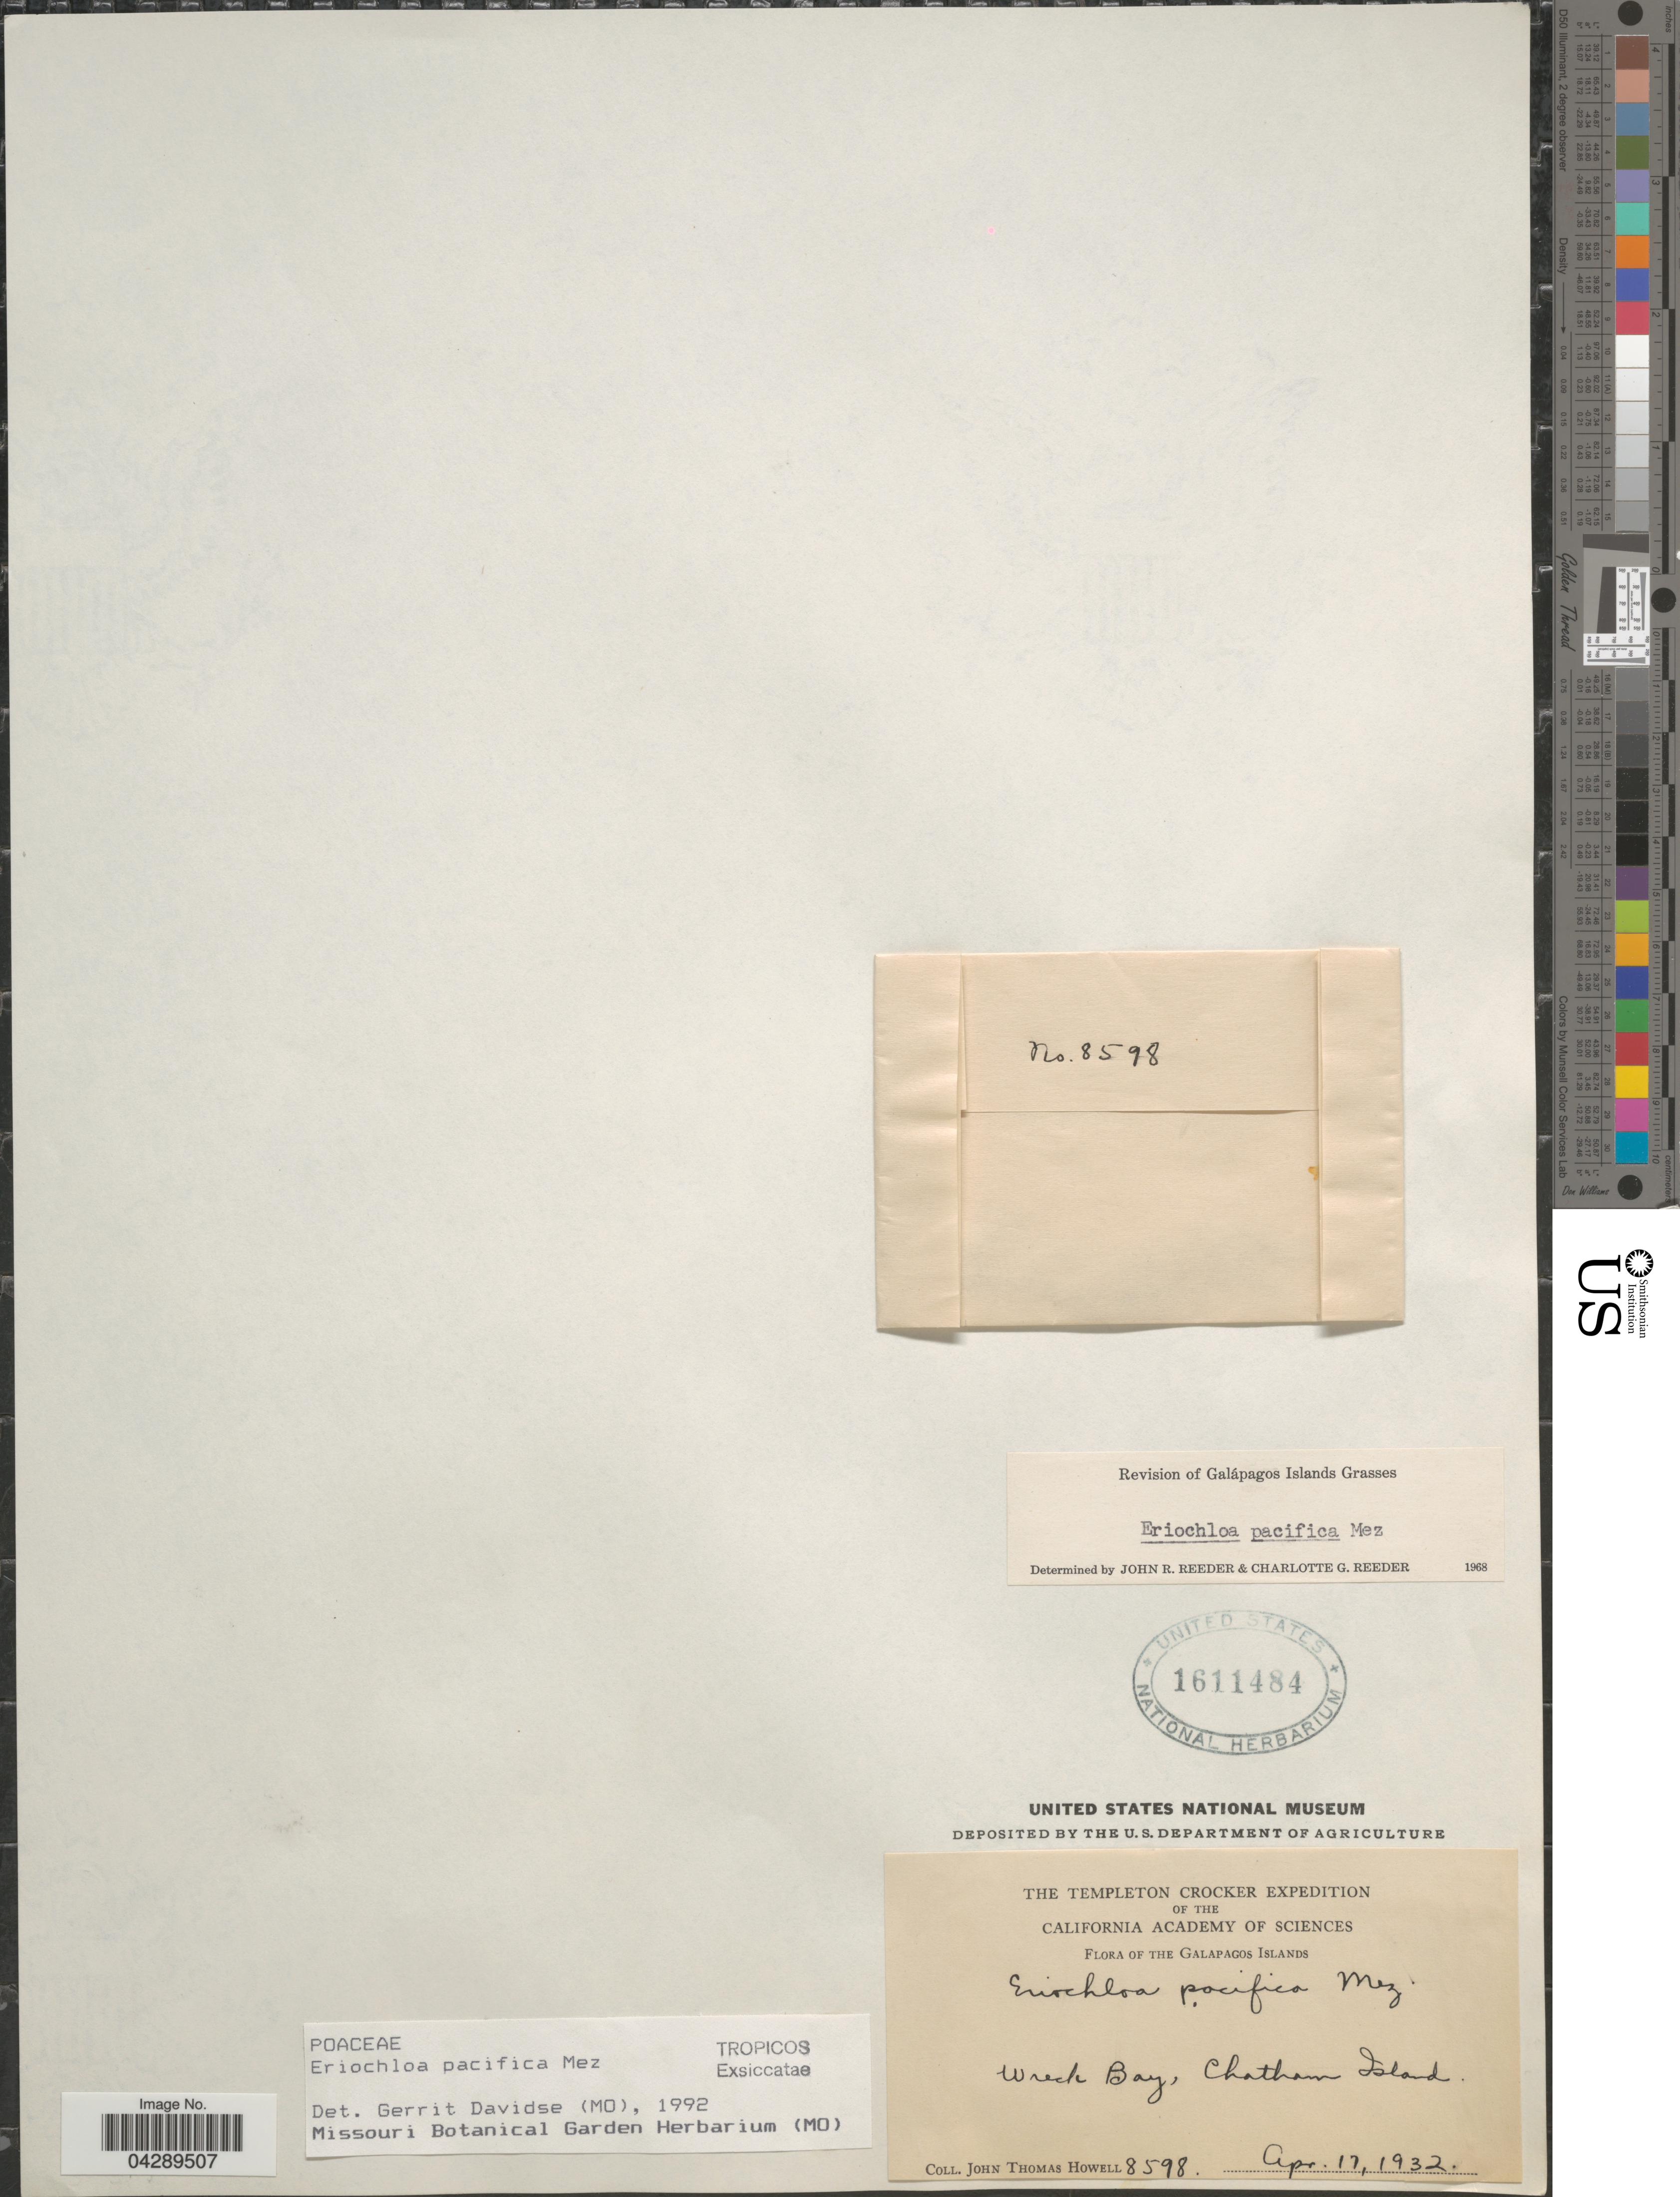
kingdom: Plantae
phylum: Tracheophyta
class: Liliopsida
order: Poales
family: Poaceae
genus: Eriochloa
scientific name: Eriochloa pacifica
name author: Mez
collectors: J. T. Howell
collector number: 8598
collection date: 1932-04-17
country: Ecuador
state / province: Colón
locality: Galapagos Islands. Wreck Bay, Chatham Island.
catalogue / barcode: US 1611484